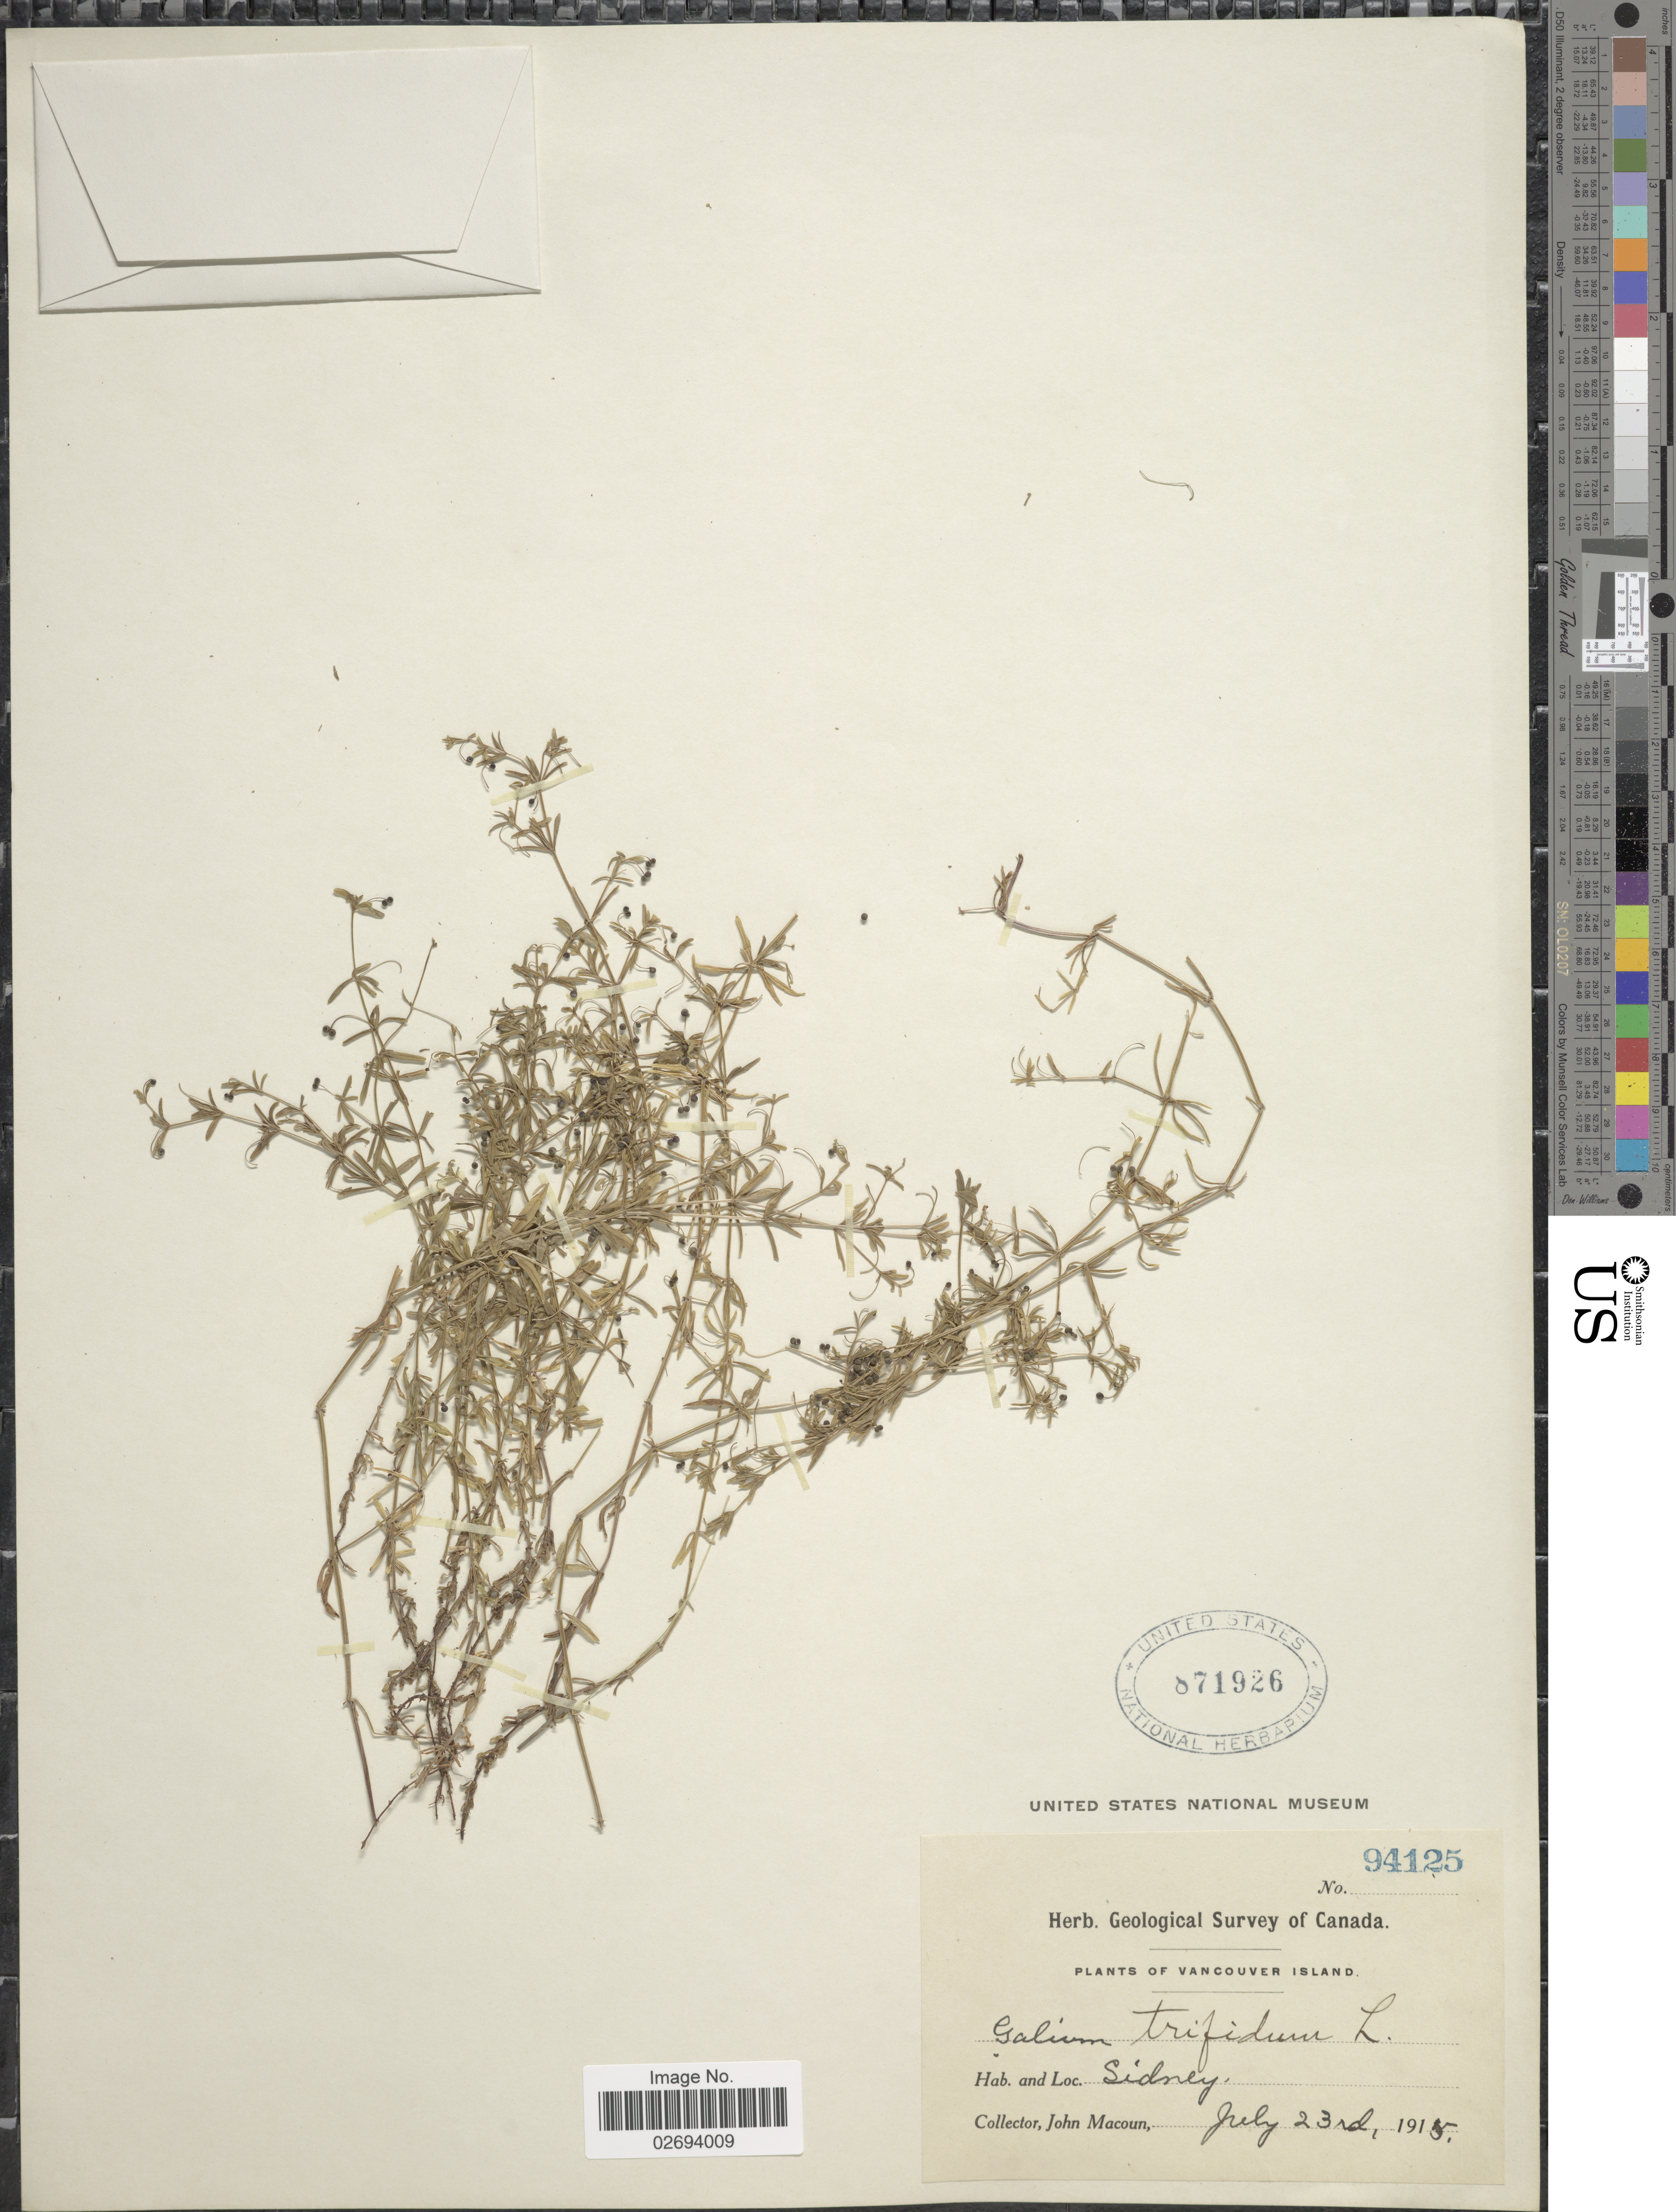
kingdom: Plantae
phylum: Tracheophyta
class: Magnoliopsida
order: Gentianales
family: Rubiaceae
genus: Galium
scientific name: Galium trifidum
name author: L.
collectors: J. Macoun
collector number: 94125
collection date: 1915-07-23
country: Canada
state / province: British Columbia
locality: Vancouver Island. Sidney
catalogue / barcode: US 871926